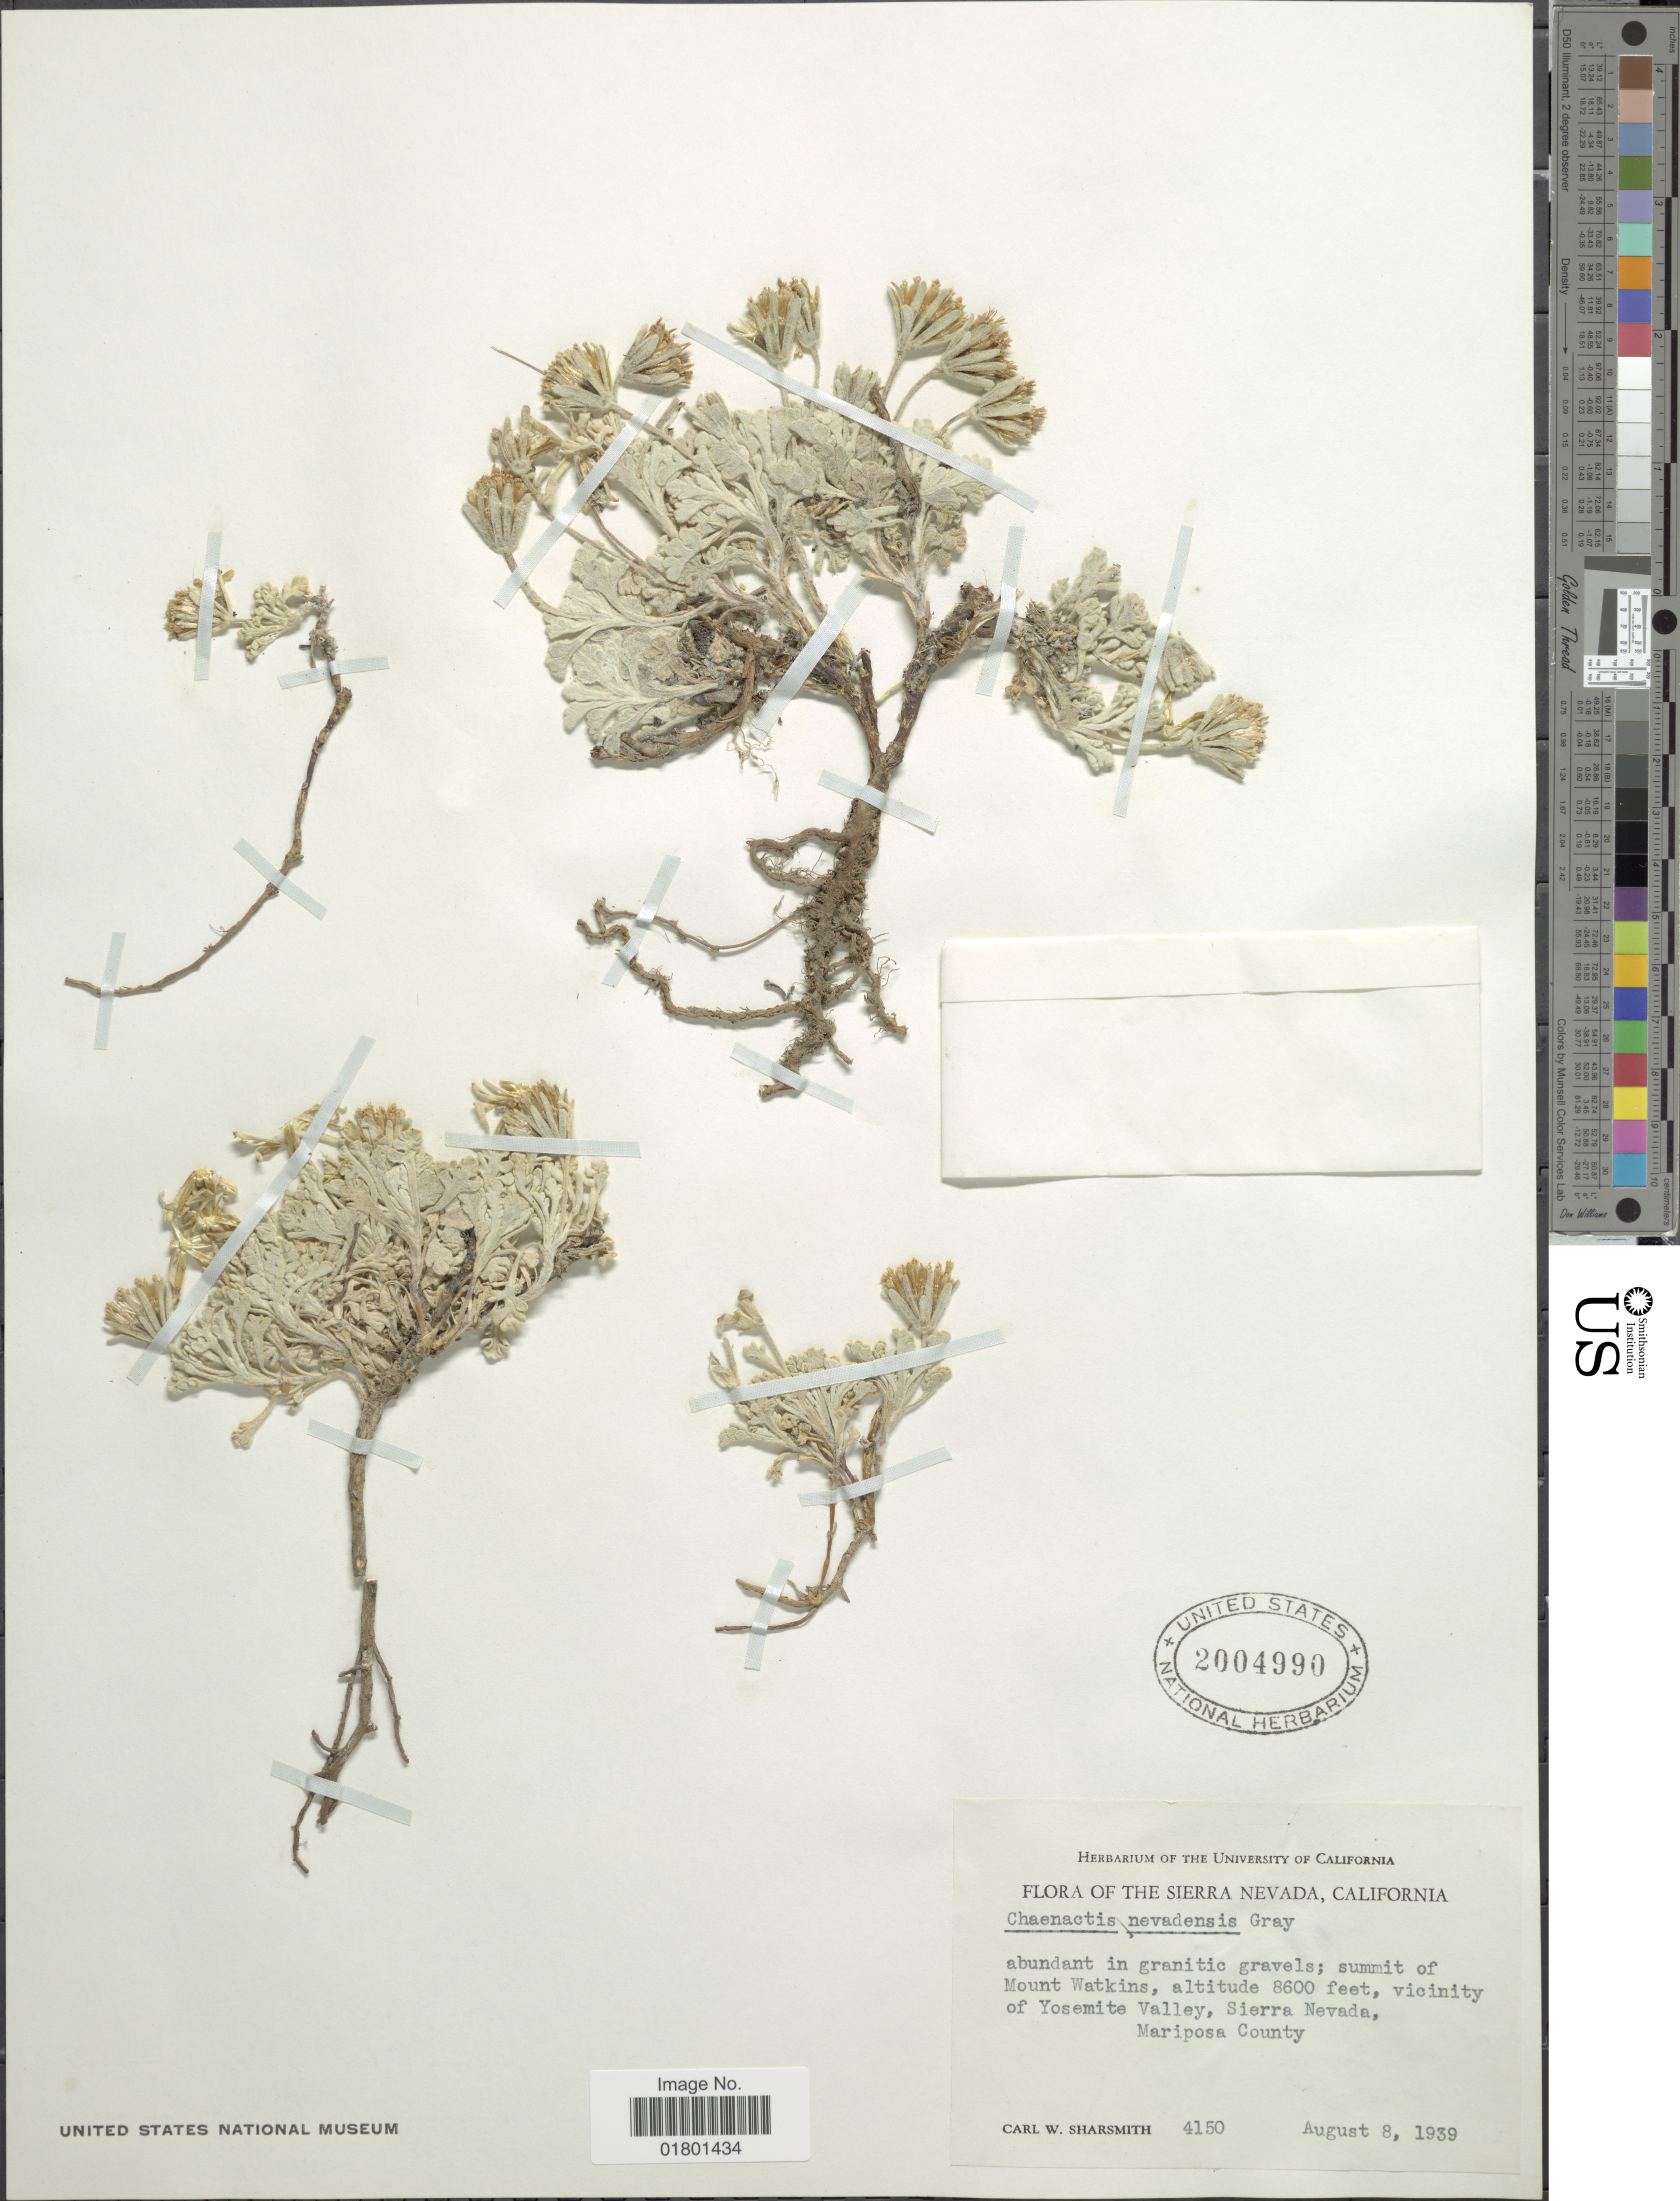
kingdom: Plantae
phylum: Tracheophyta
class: Magnoliopsida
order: Asterales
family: Asteraceae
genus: Chaenactis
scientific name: Chaenactis nevadensis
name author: (Kellogg) A. Gray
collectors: C. Sharsmith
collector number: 4150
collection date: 1939-08-08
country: United States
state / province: California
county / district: Mariposa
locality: Sierra Nevada, summit of Mount Watkins, vicinity of Yosemite Valley, Sierra Nevada, Mariposa County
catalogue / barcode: US 2004990